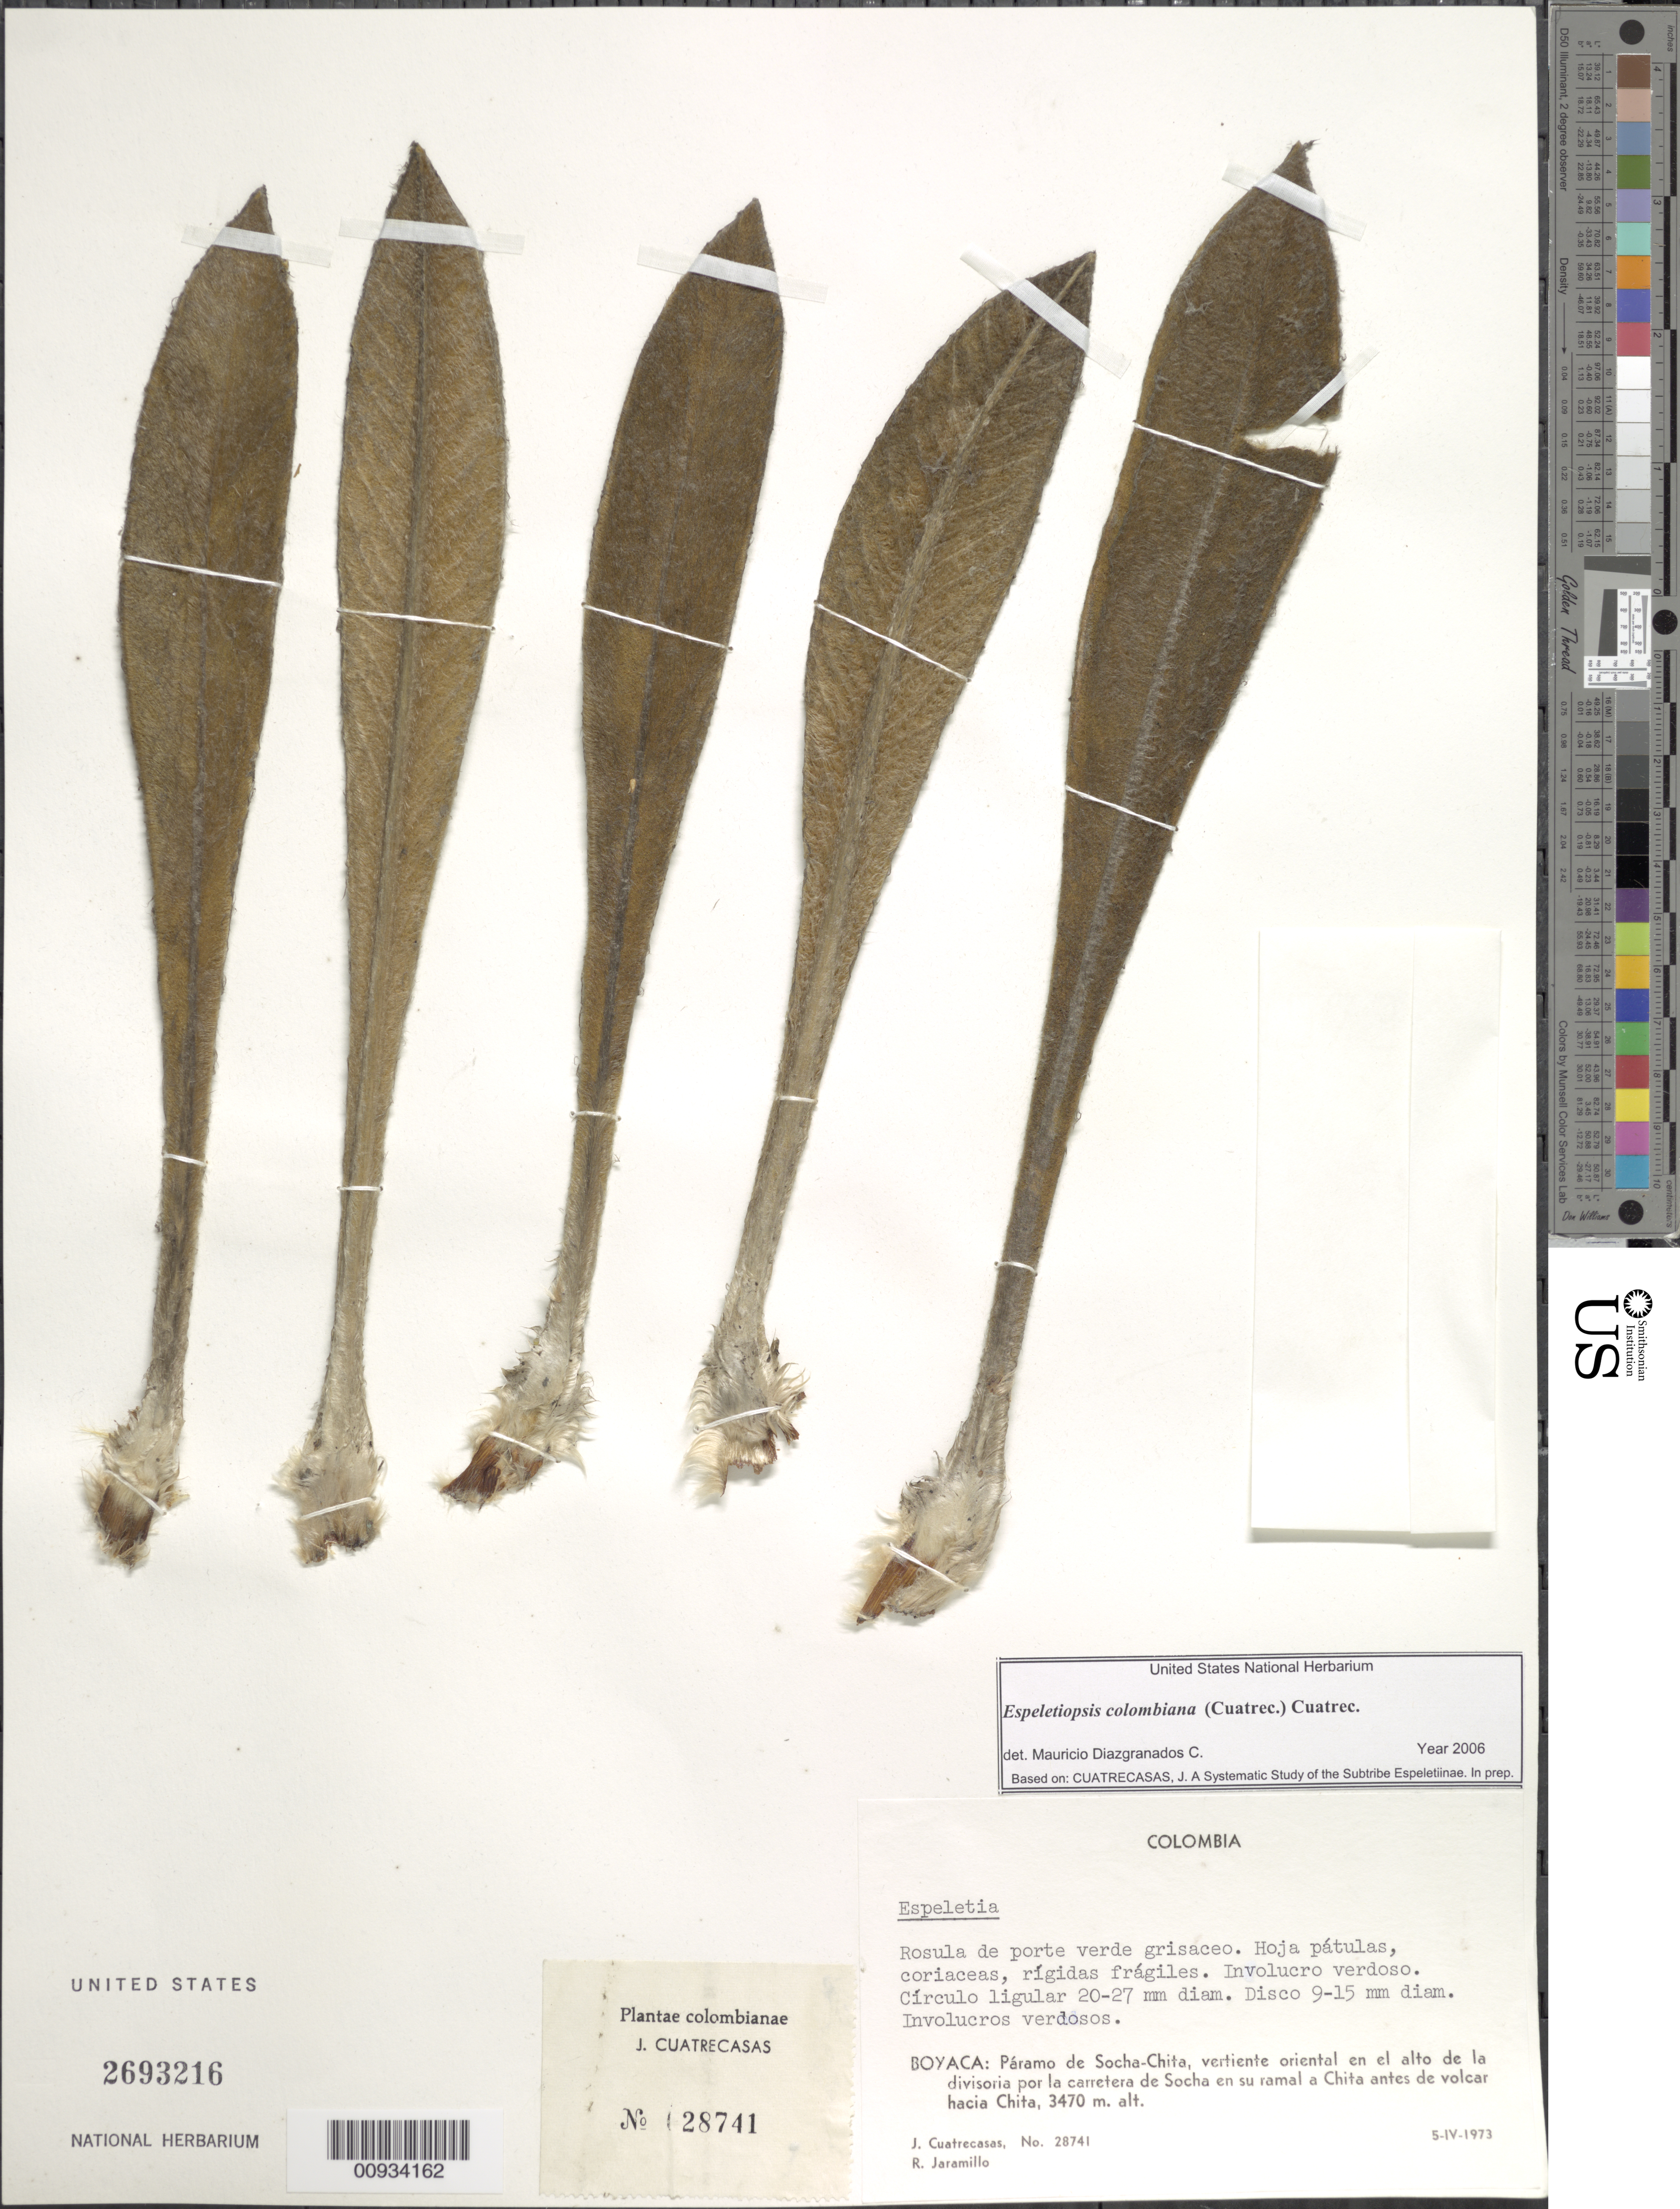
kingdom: Plantae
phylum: Tracheophyta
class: Magnoliopsida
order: Asterales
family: Asteraceae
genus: Espeletiopsis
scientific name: Espeletiopsis colombiana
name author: (Cuatrec.) Cuatrec.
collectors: J. Cuatrecasas & R. Jaramillo M.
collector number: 28741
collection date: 1973-04-05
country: Colombia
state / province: Boyacá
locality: Paramo de Socha-Chita, vertiente oriental en el alto de la divisorio por la carretera de Socha en su ramal a Chita antes de volcar hacia Chita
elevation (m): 3470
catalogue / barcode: US 2693216